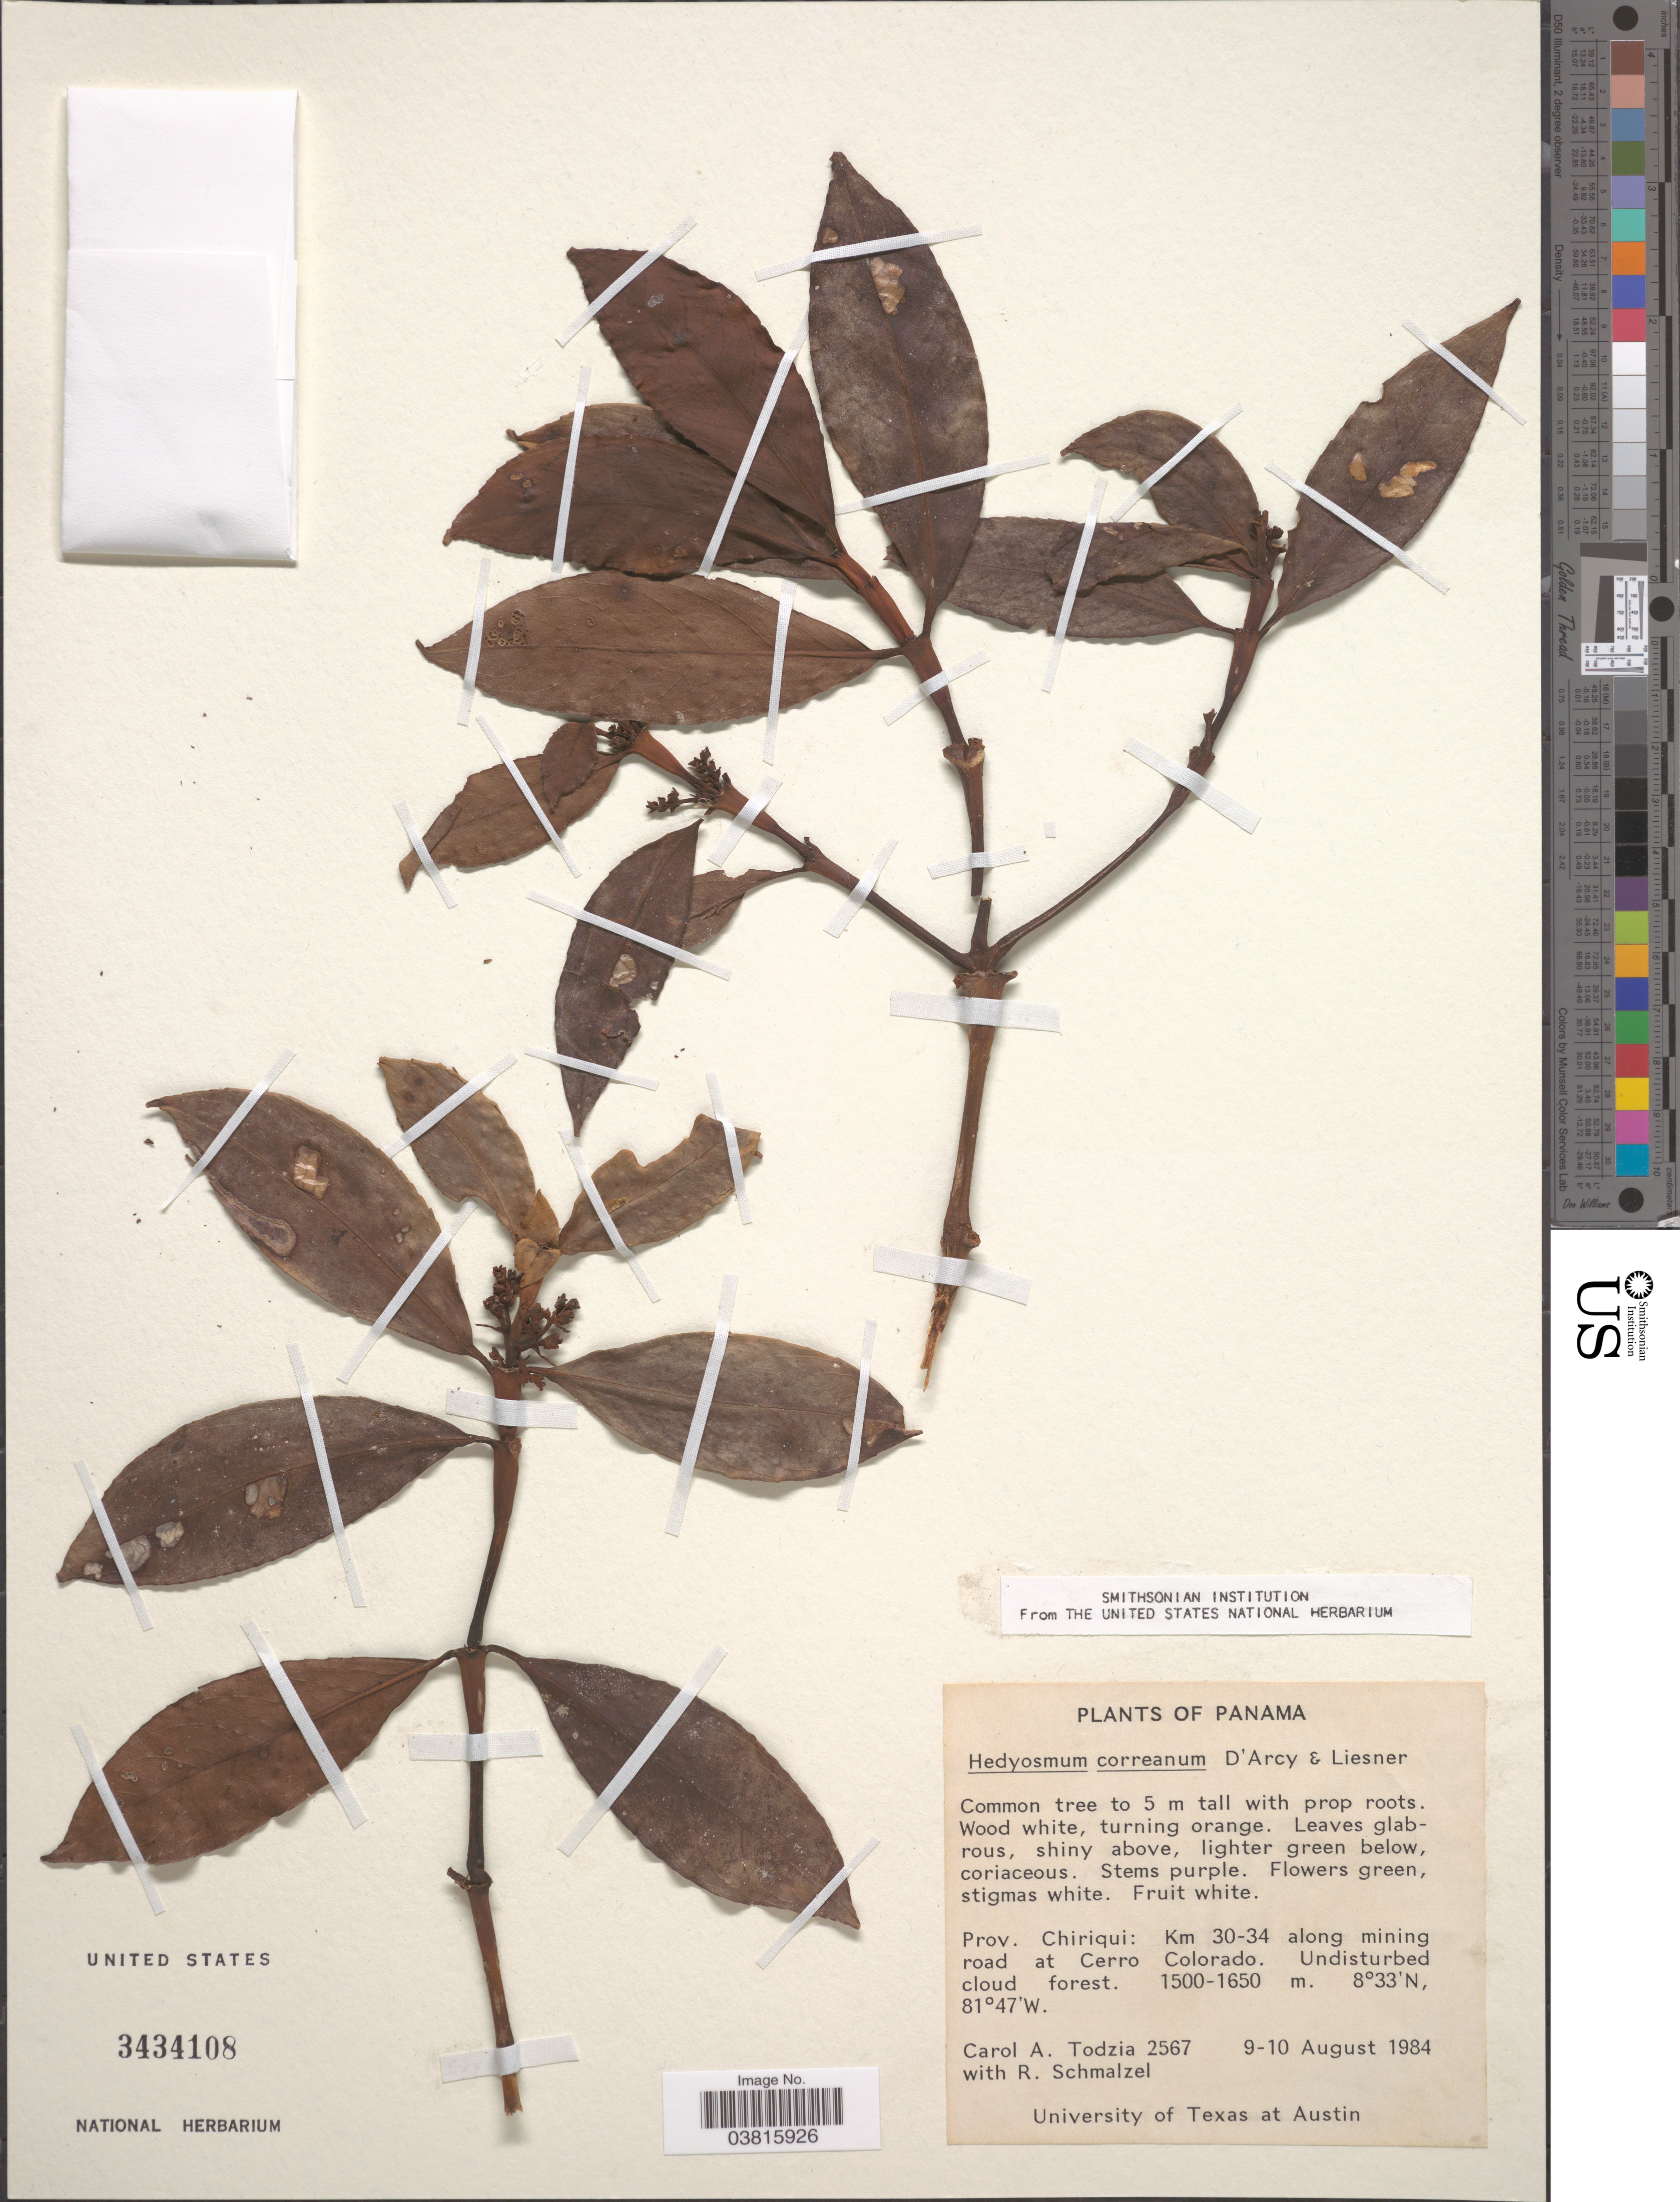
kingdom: Plantae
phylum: Tracheophyta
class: Magnoliopsida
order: Chloranthales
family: Chloranthaceae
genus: Hedyosmum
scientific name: Hedyosmum correanum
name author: D'Arcy & Liesner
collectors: C. A. Todzia & R. Schmalzel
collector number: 2567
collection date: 1984-08-09/1984-08-10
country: Panama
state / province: Chiriqui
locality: Km 30-34 along mining road at Cerro Colorado.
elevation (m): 1500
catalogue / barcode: US 3434108